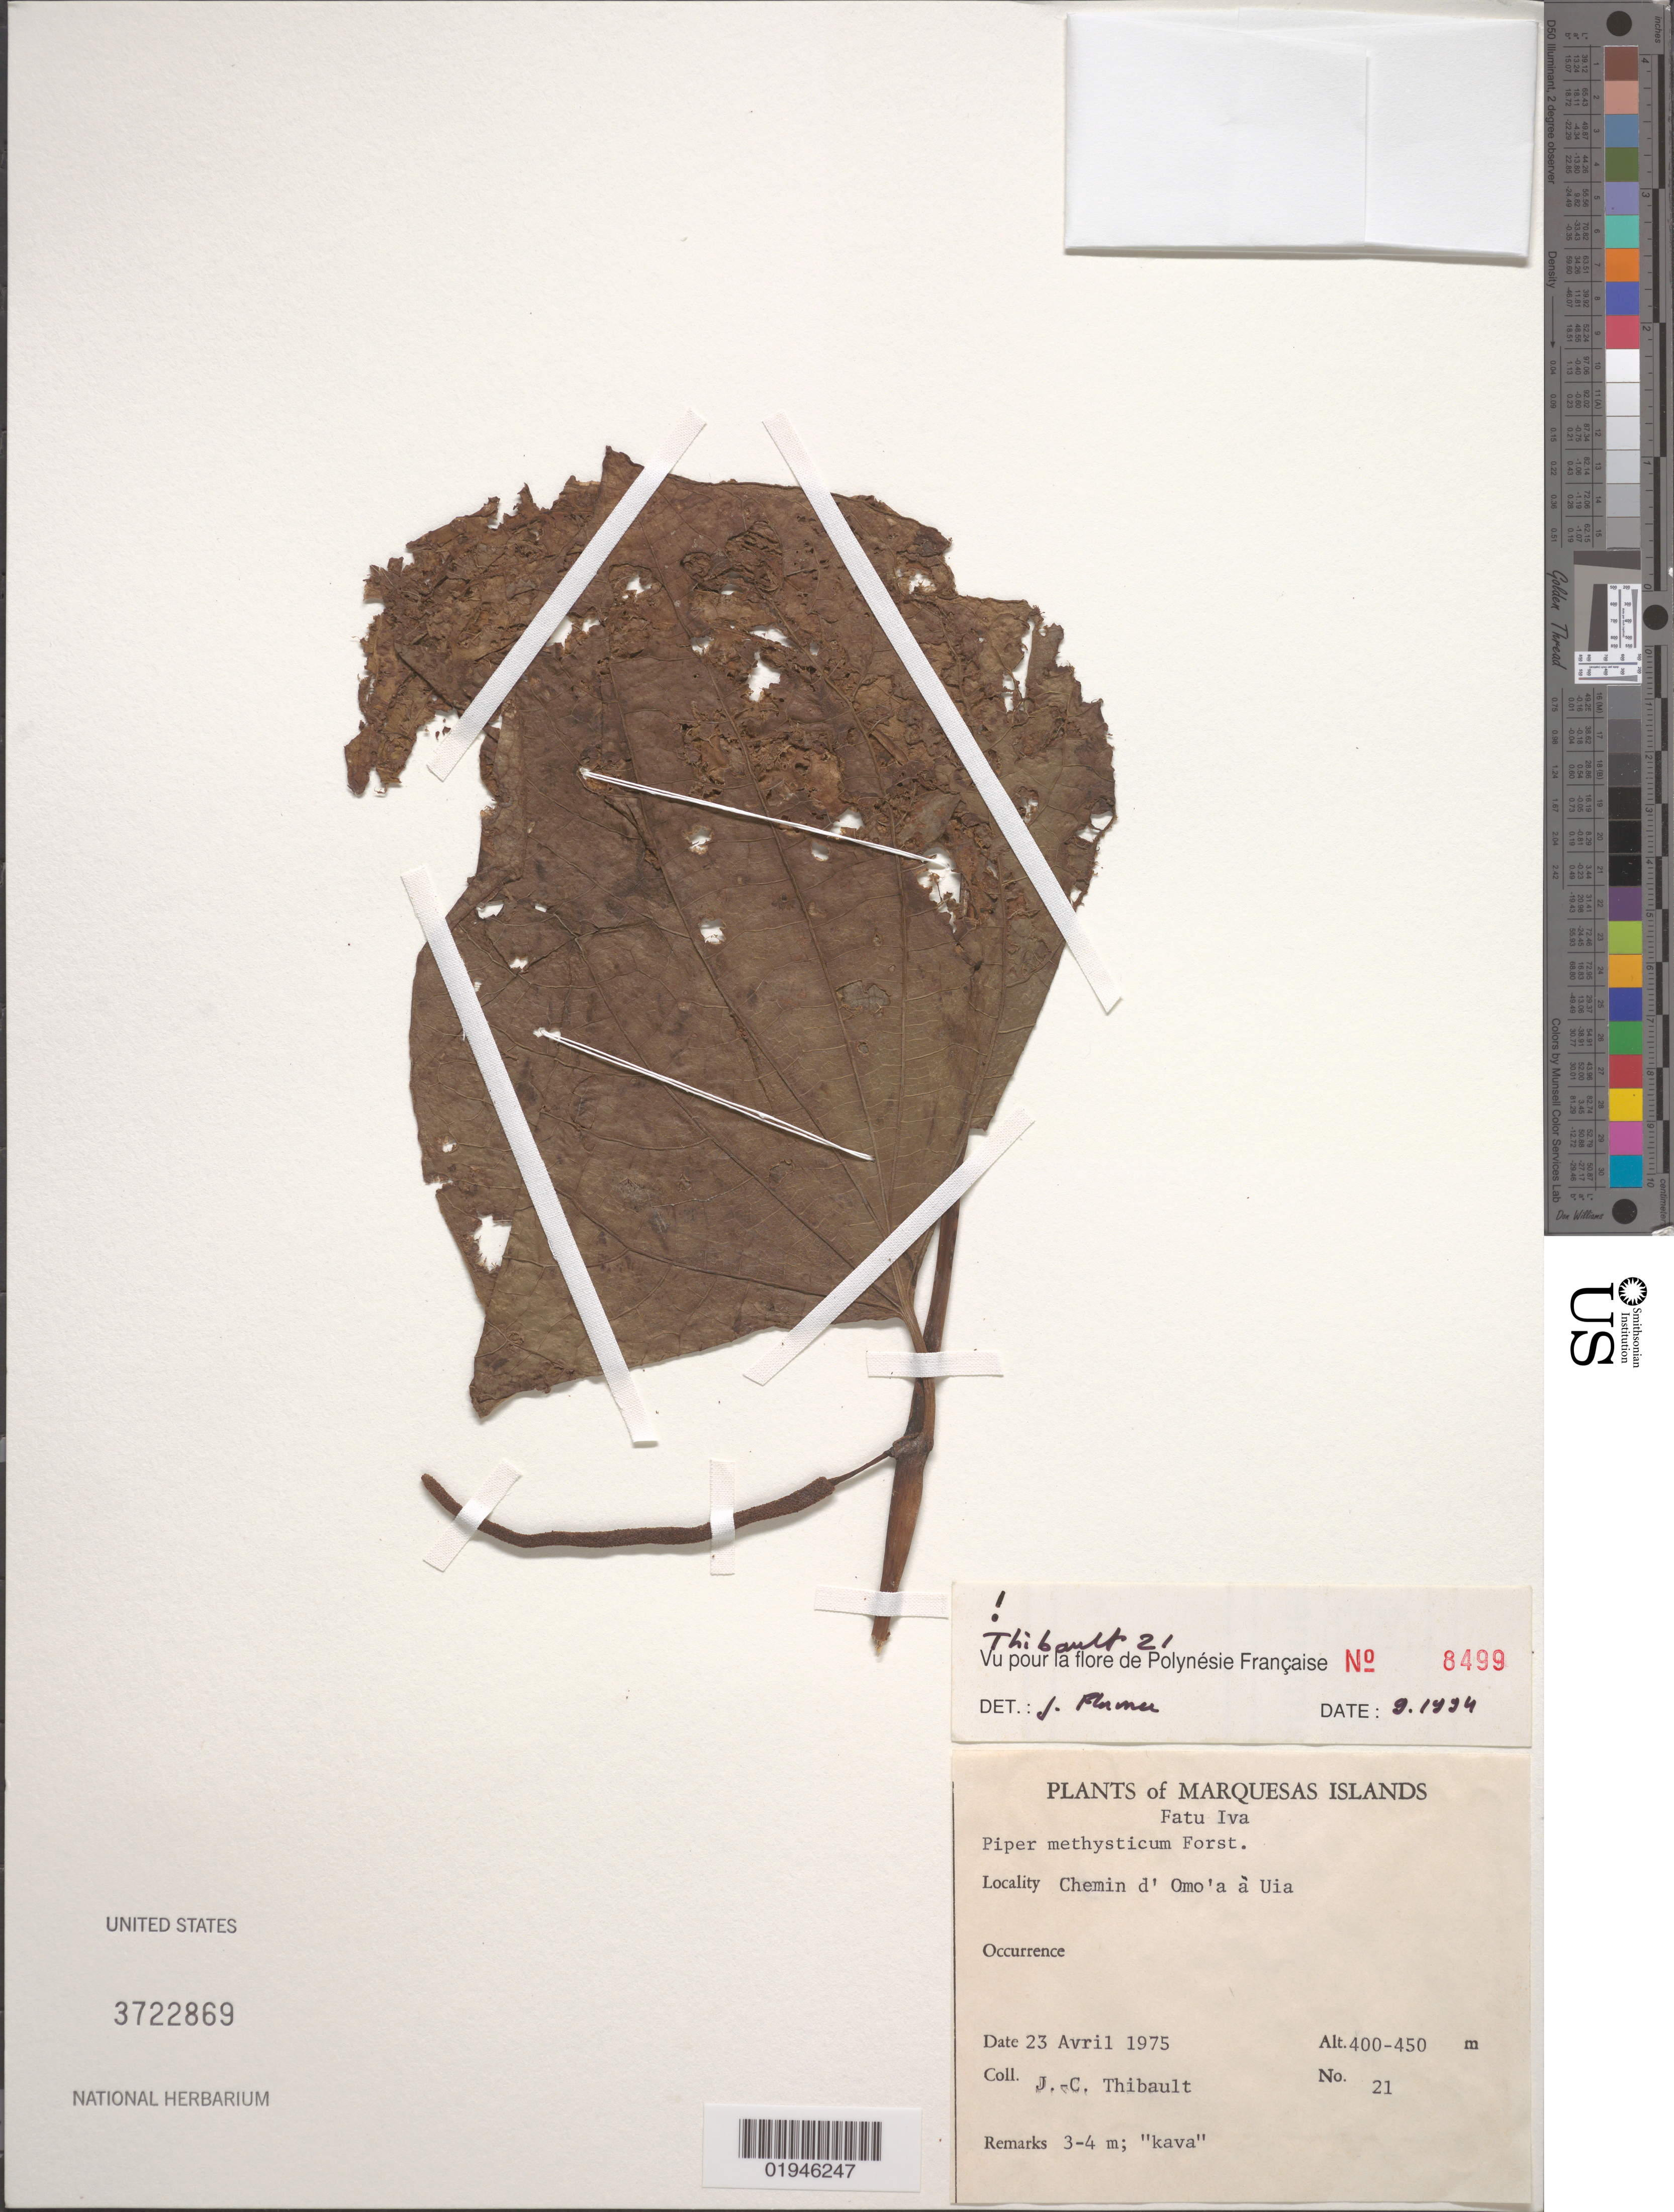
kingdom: Plantae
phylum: Tracheophyta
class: Magnoliopsida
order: Piperales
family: Piperaceae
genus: Piper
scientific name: Piper methysticum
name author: J.R. Forst. & G. Forst.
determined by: Florence, J.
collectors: J. Thibault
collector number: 21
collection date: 1975-04-23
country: French Polynesia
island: Fatu Hiva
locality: Chemin d'Omo'a à Ui'a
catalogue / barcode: US 3722869